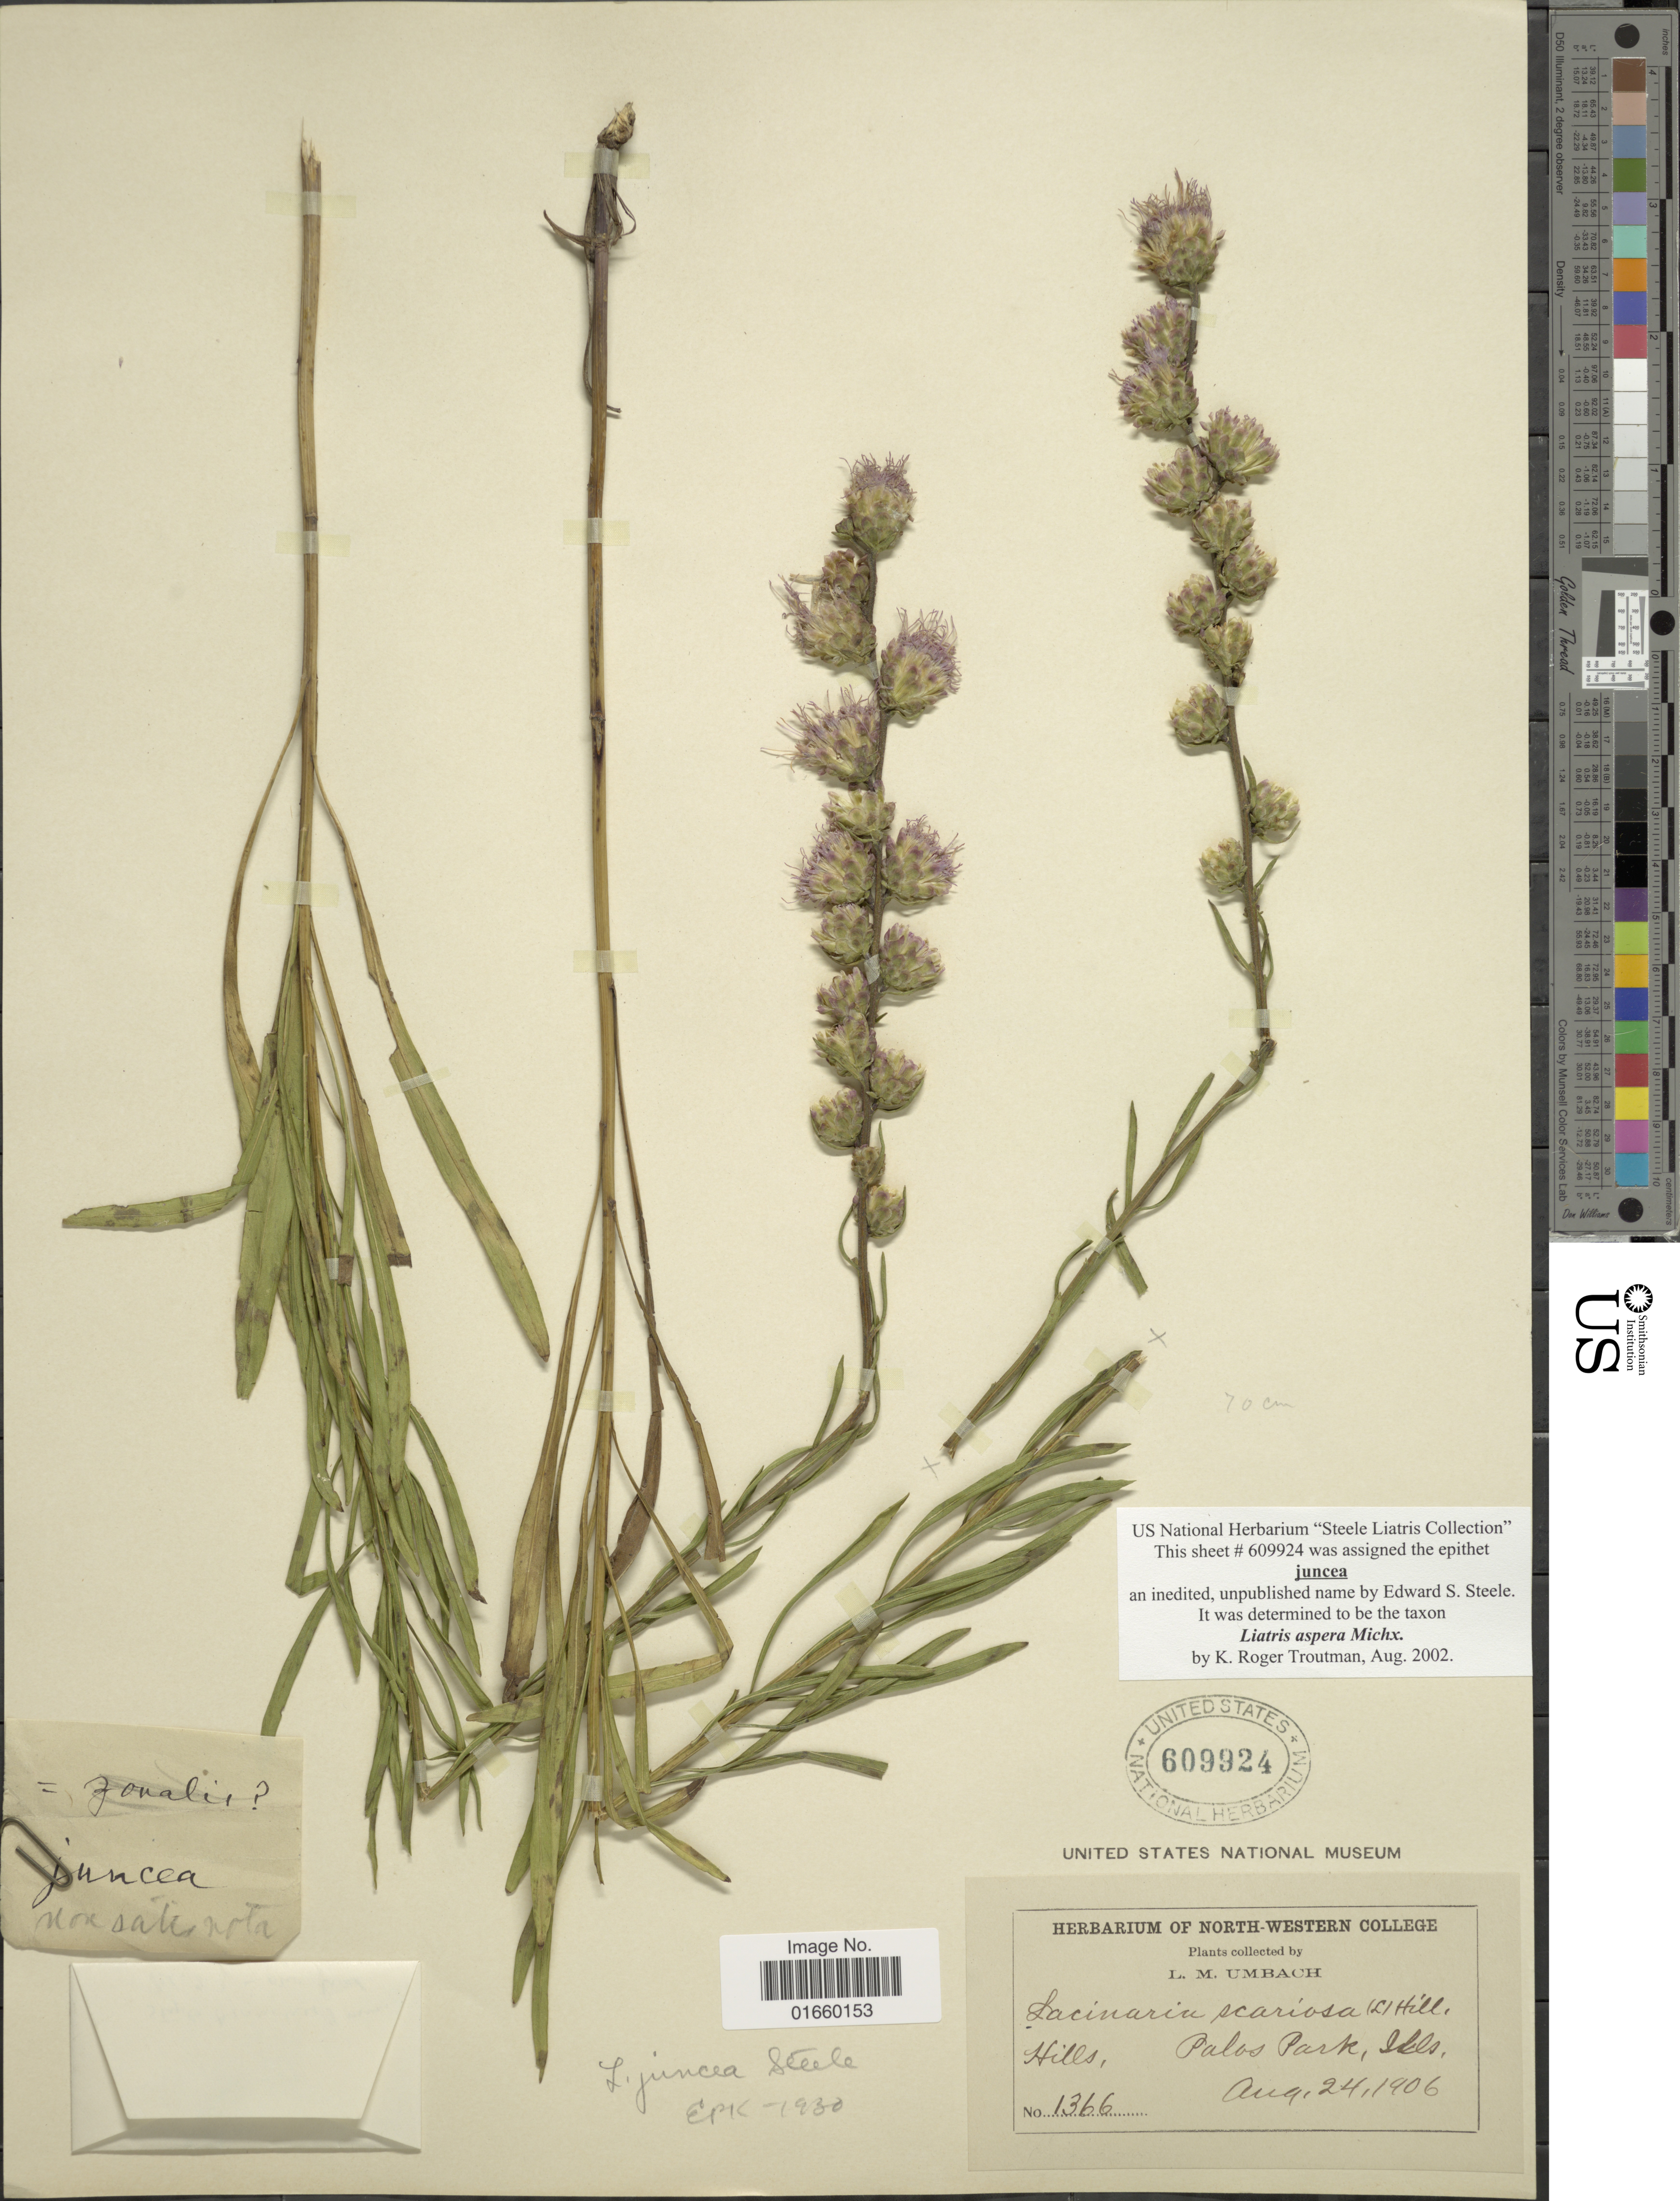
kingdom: Plantae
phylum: Tracheophyta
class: Magnoliopsida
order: Asterales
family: Asteraceae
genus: Liatris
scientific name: Liatris aspera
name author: Michx.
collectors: L. M. Umbach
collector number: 1366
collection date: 1906-08-24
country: United States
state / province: Illinois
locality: Hills, Palos Park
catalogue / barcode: US 609924